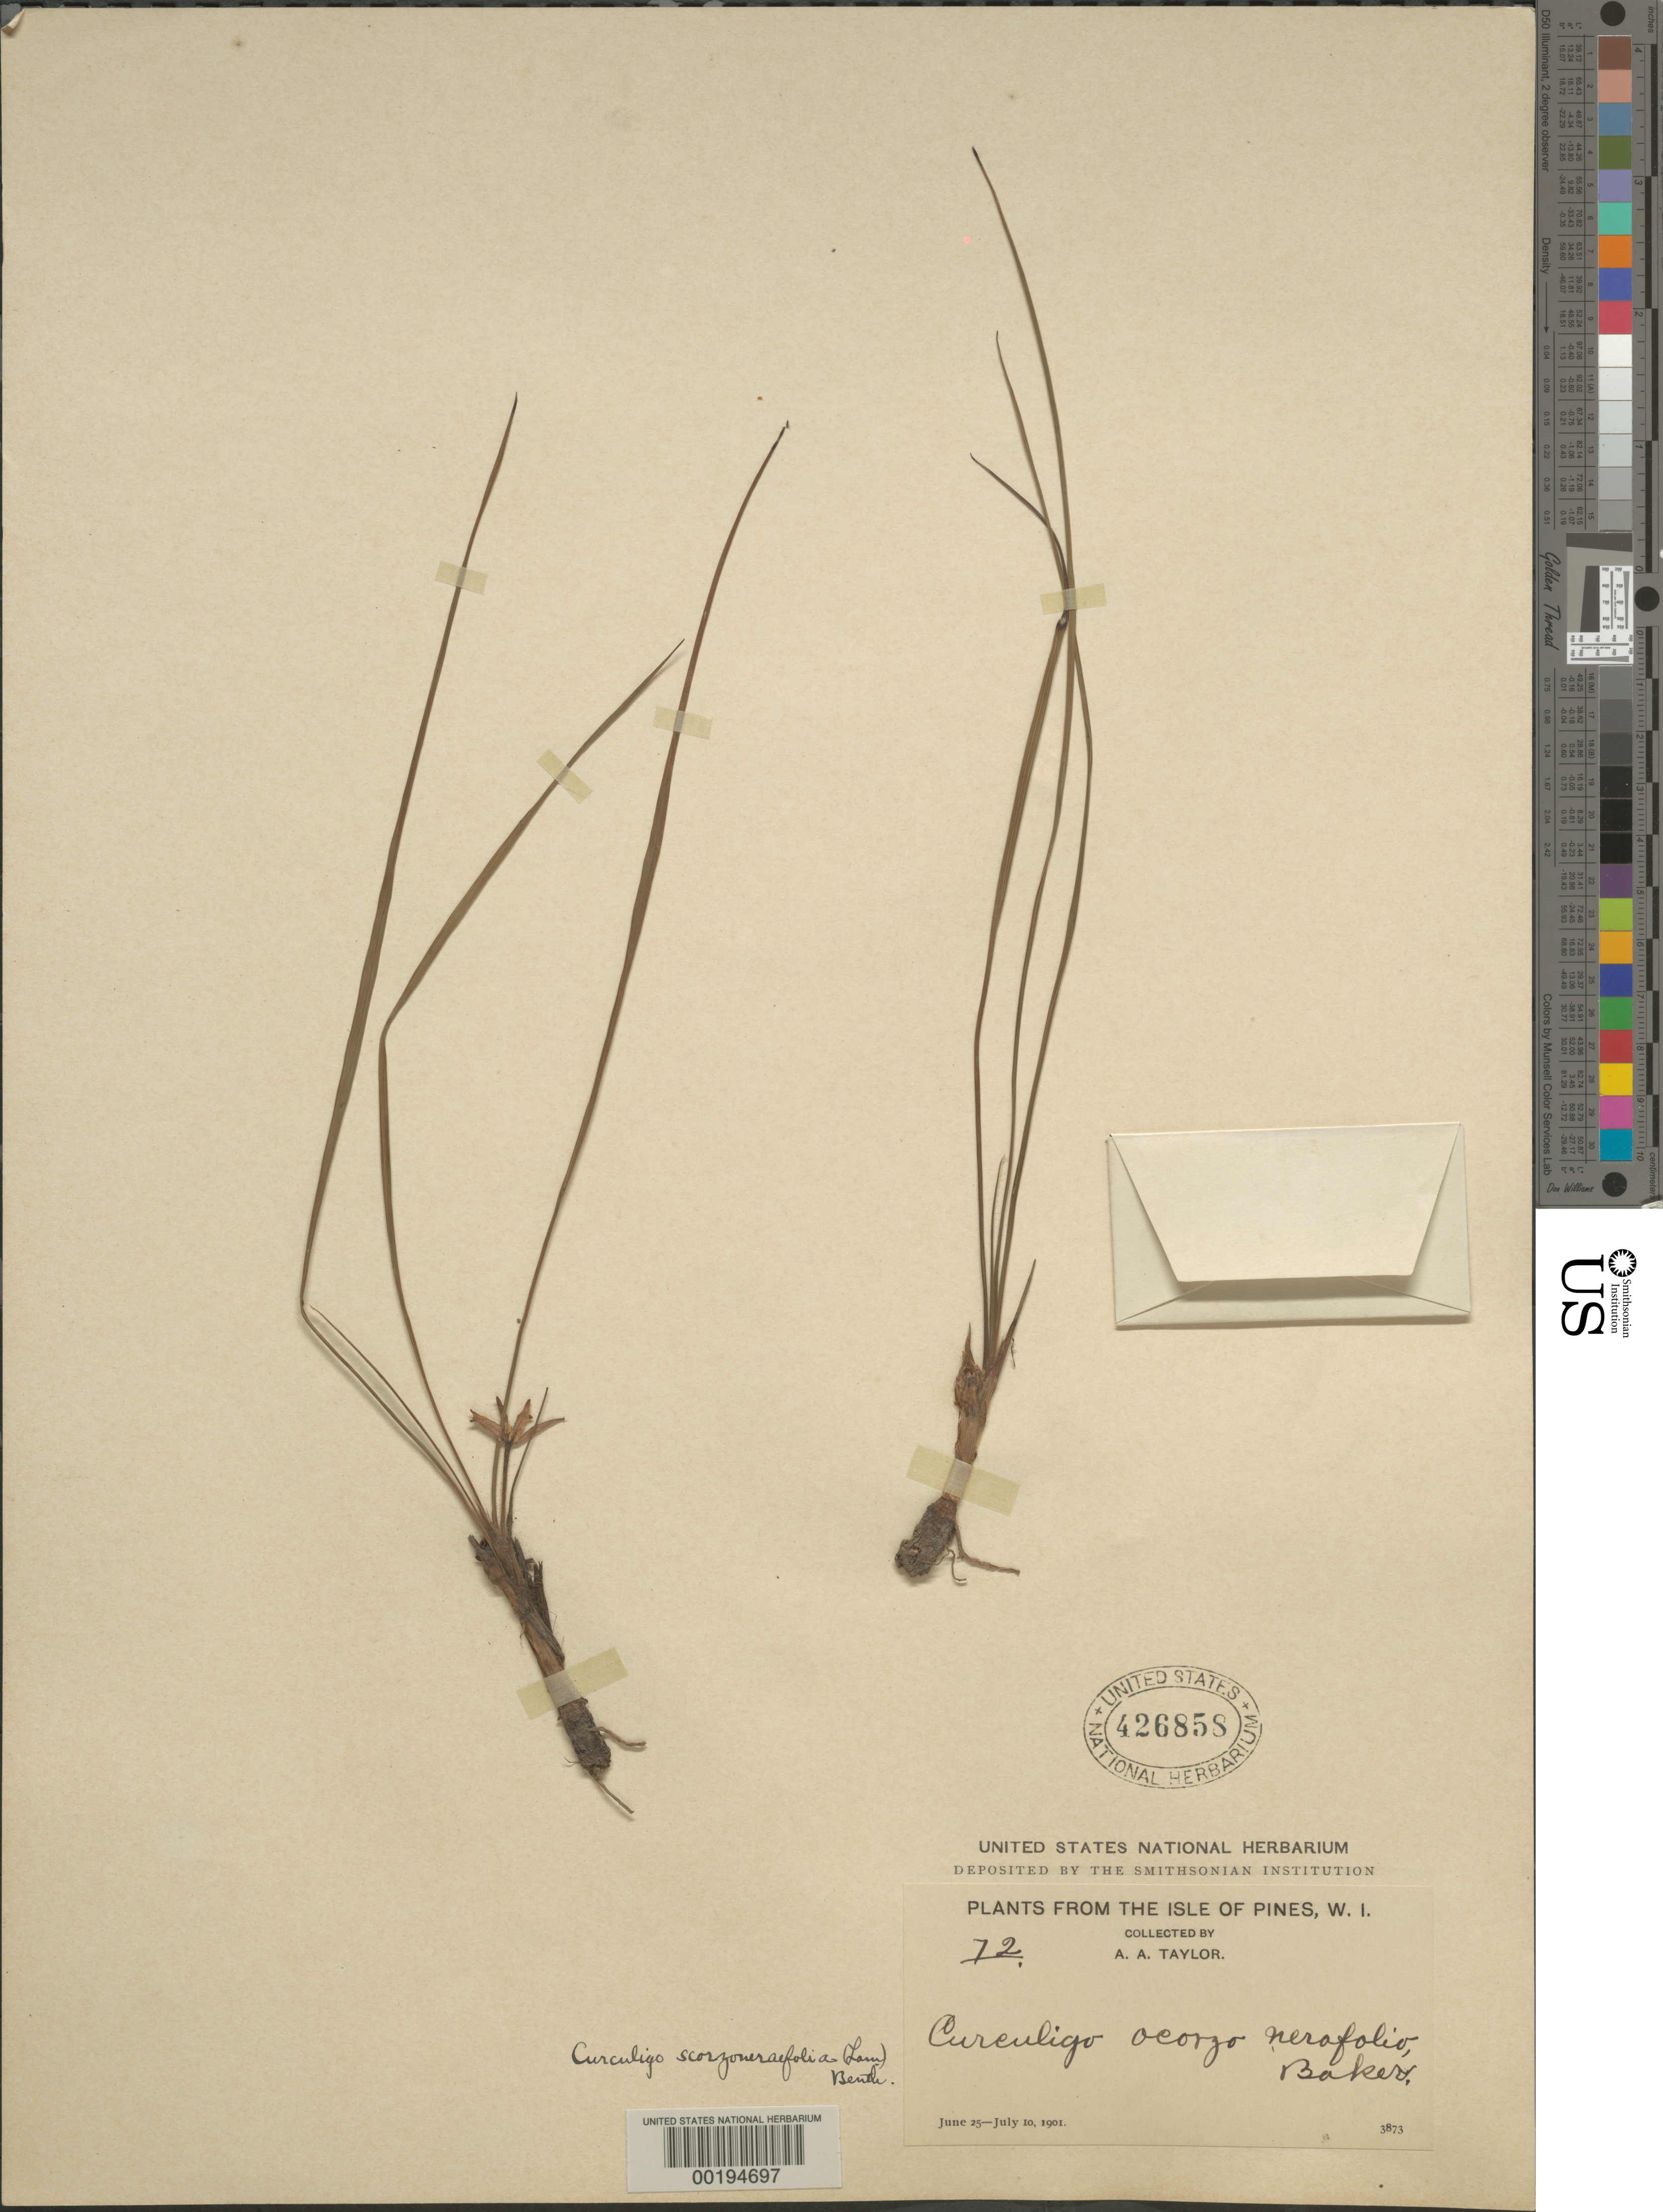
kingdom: Plantae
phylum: Tracheophyta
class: Liliopsida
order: Asparagales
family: Hypoxidaceae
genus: Curculigo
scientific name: Curculigo scorzonerifolia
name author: (Lam.) Baker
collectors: A. A. Taylor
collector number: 72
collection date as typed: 25 Jun 1901 to 10 Jul 1901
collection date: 1901-06-25/1901-07-10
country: Cuba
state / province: Isla de La Juventud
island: Isla de La Juventud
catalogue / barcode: US 426858